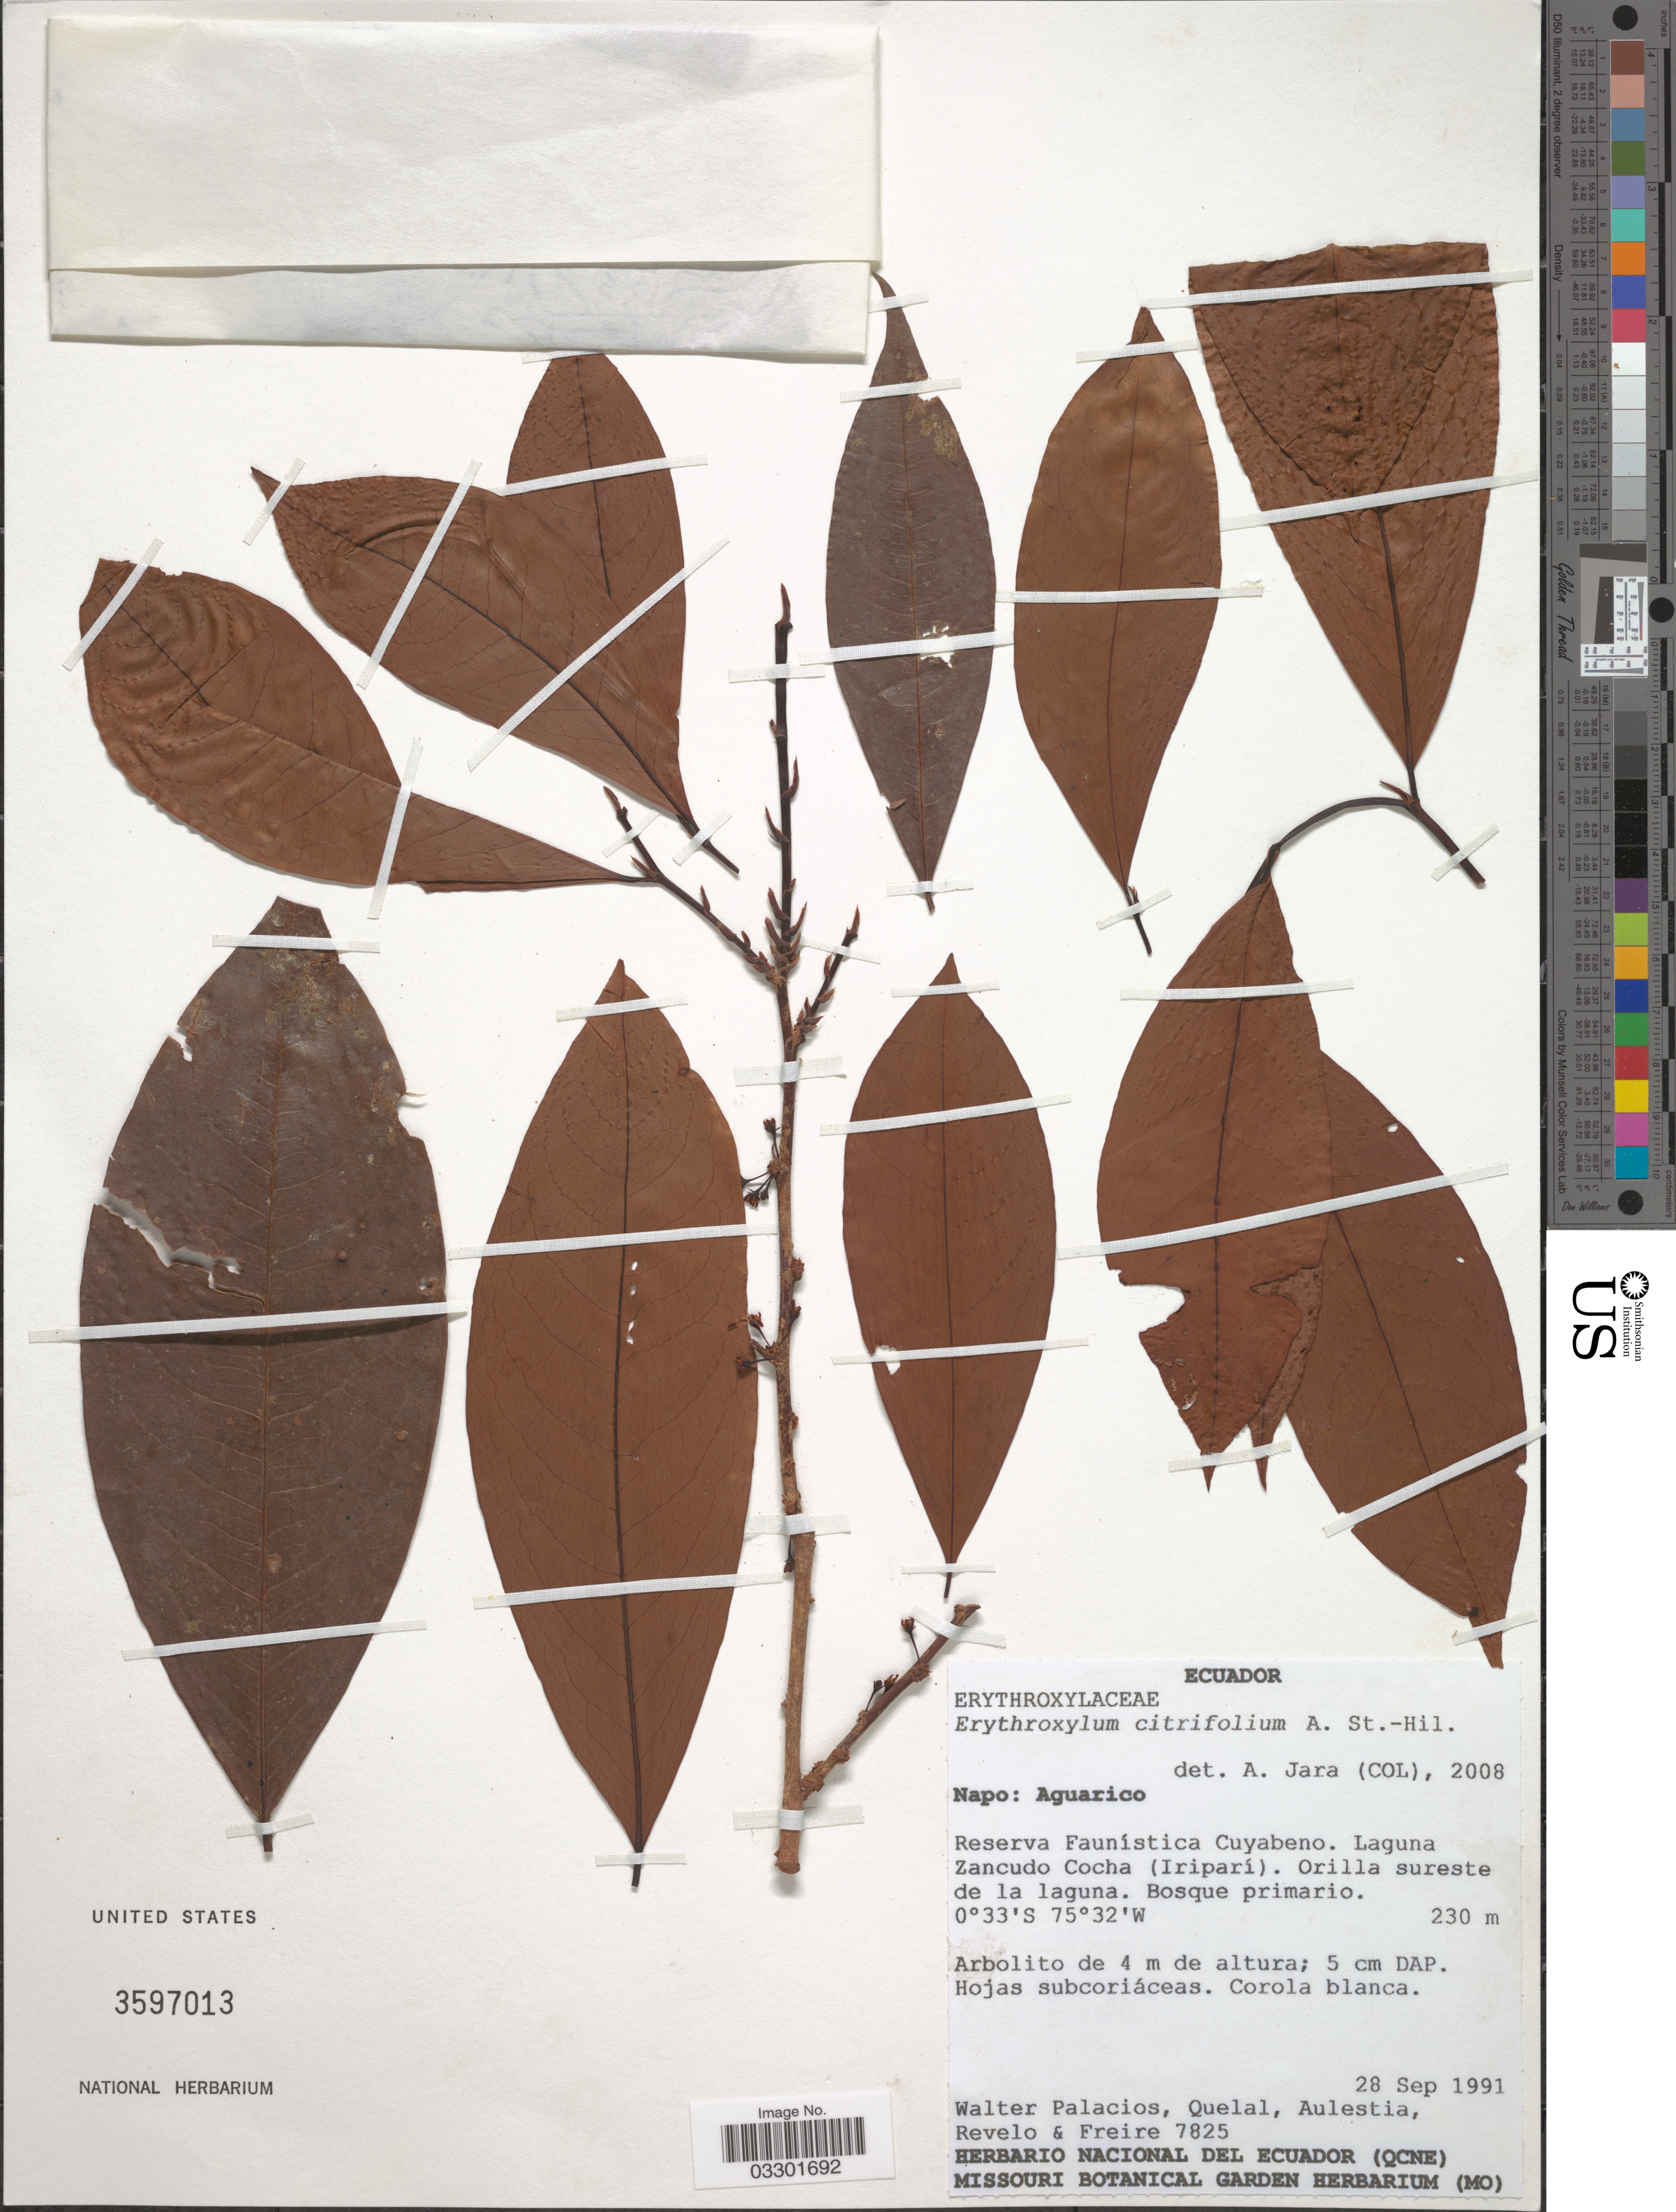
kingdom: Plantae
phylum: Tracheophyta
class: Magnoliopsida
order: Malpighiales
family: Erythroxylaceae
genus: Erythroxylum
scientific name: Erythroxylum citrifolium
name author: A. St.-Hil.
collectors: W. Palacios, Quelal, Aulestia, Revelo & -. Freire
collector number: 7825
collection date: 1991-09-28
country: Ecuador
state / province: Napo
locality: Napo: Aguarico. Reserva Faunística Cuyabeno. Laguna Zancudo Cocha (Iriparí). Orilla sureste de la laguna.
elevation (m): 230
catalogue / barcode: US 3597013